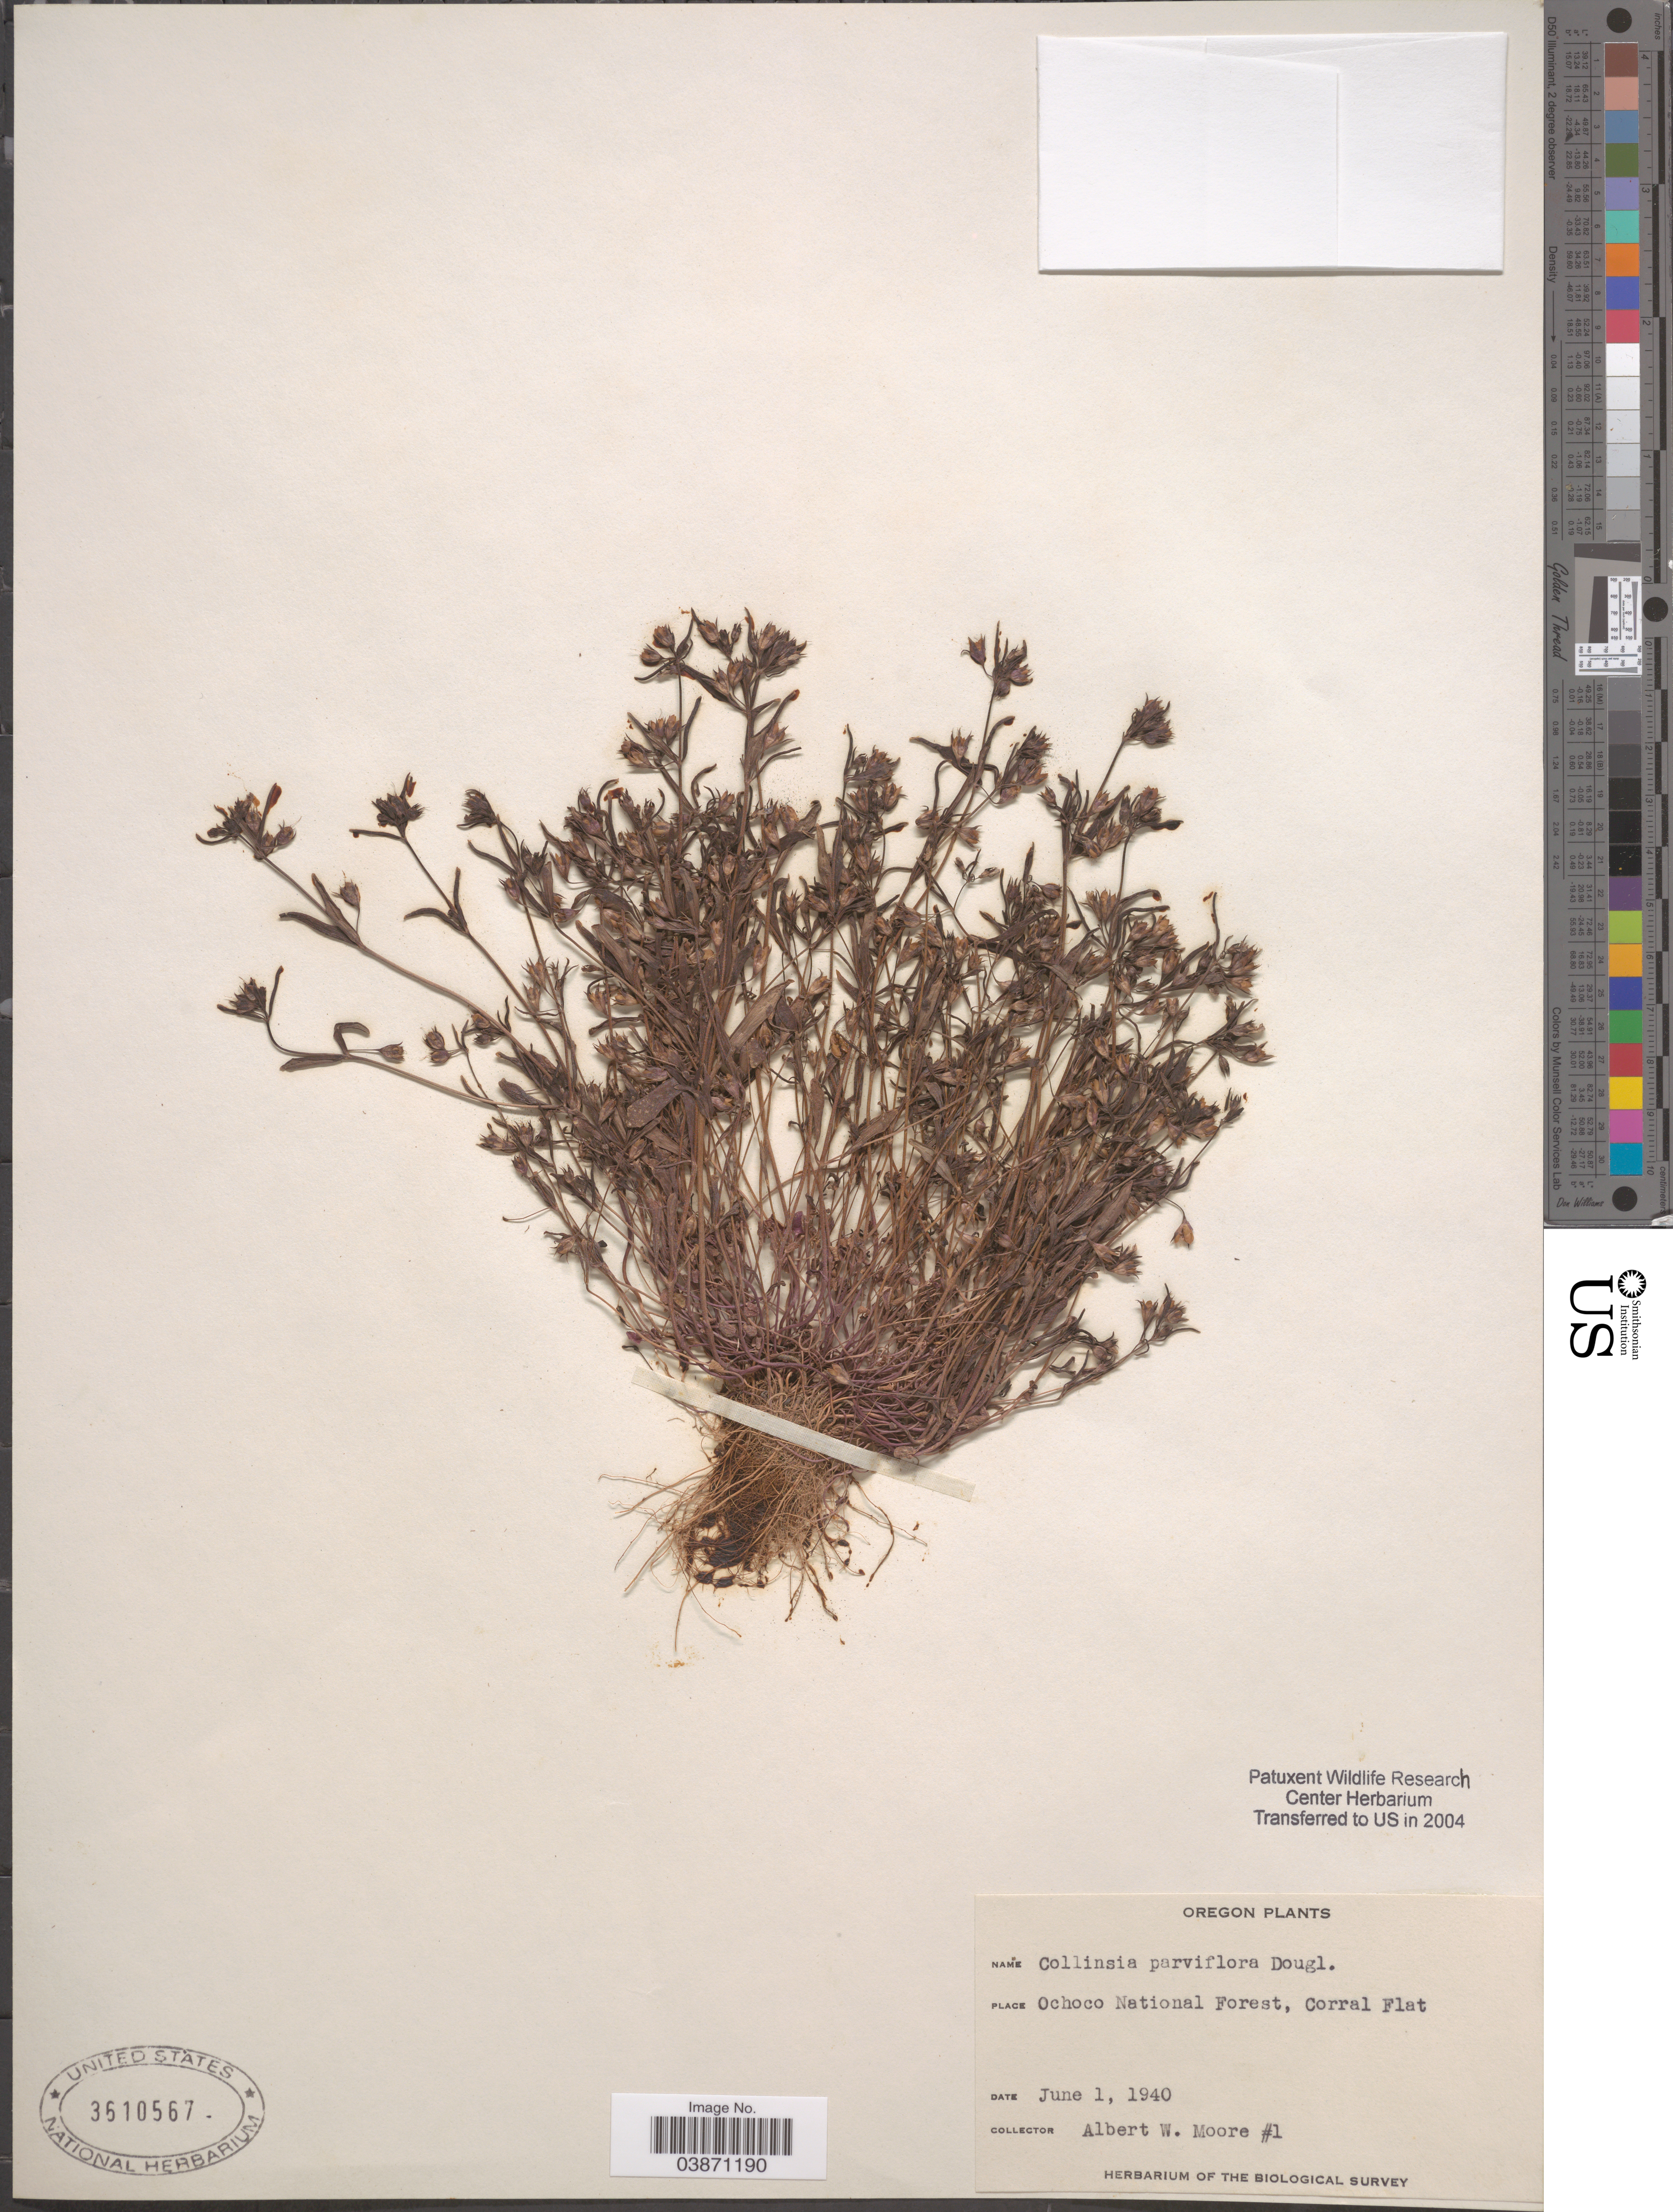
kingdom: Plantae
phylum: Tracheophyta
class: Magnoliopsida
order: Lamiales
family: Plantaginaceae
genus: Collinsia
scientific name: Collinsia parviflora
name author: Douglas ex Lindl.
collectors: A. Moore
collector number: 1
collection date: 1940-06-01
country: United States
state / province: Oregon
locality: Ochoco National Forest, Corral Flat.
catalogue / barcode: US 3610567